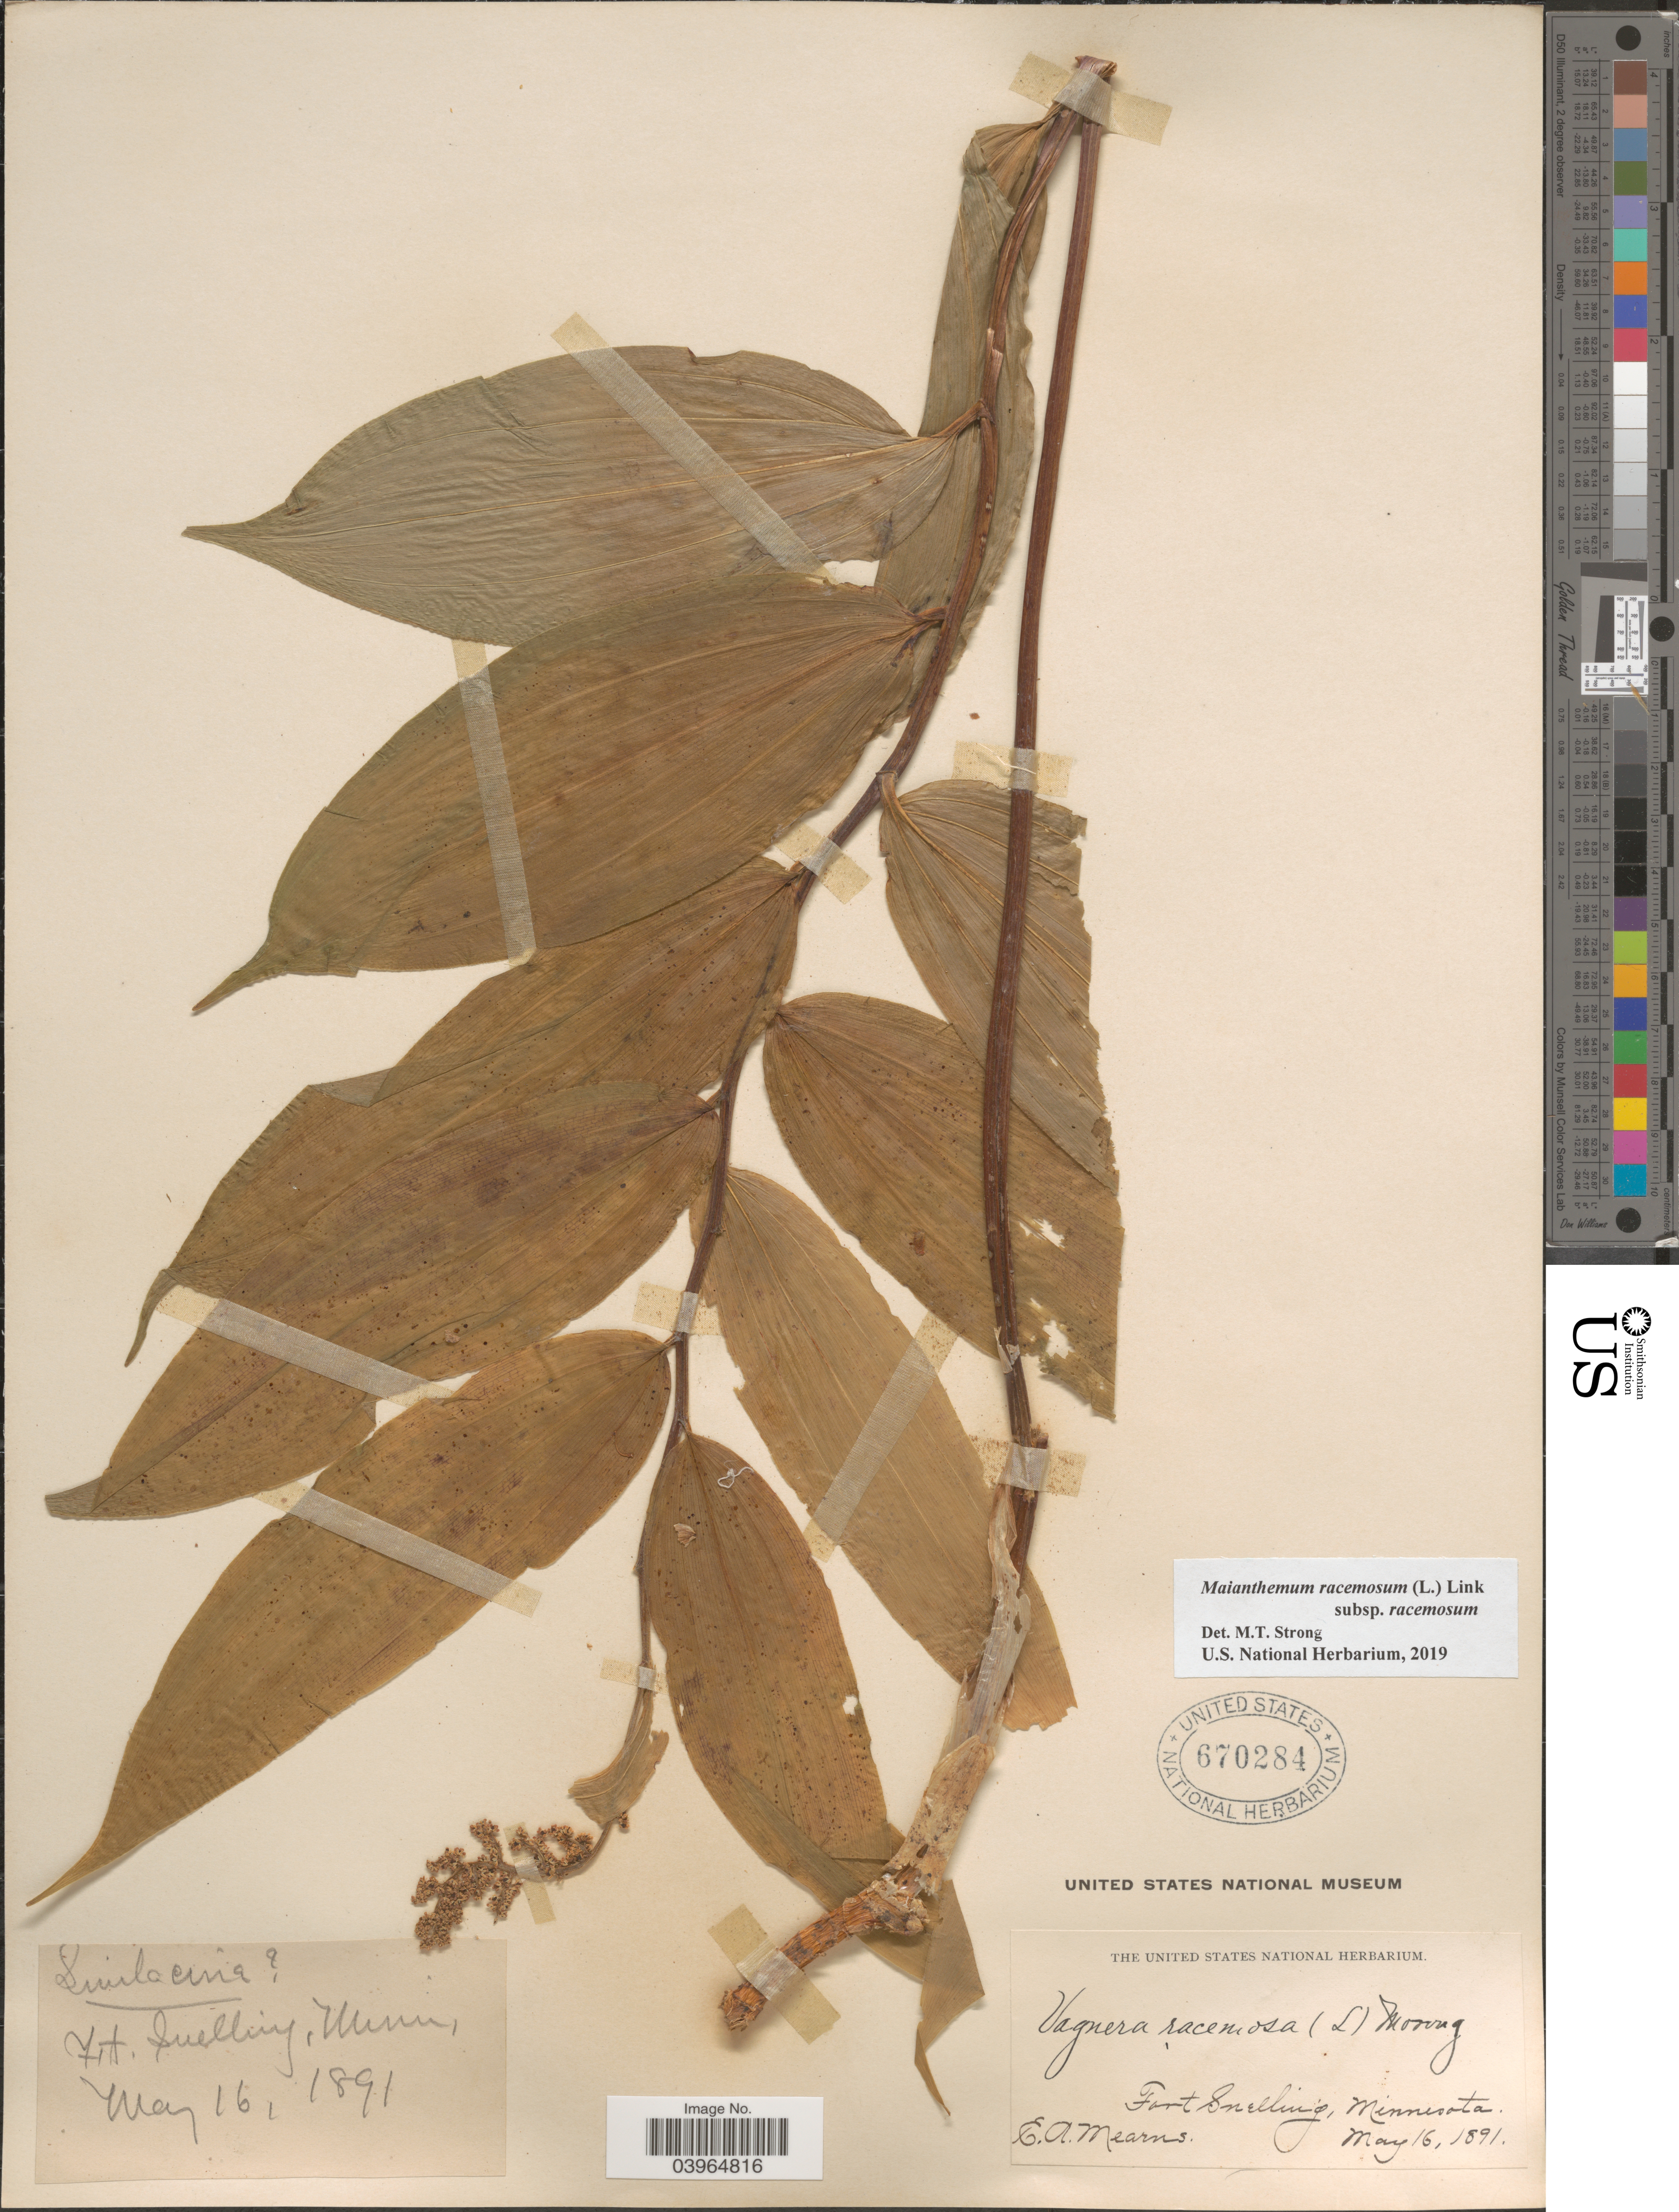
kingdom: Plantae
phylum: Tracheophyta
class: Liliopsida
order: Asparagales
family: Asparagaceae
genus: Maianthemum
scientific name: Maianthemum racemosum subsp. racemosum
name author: (L.) Link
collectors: E. A. Mearns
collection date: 1891-05-16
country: United States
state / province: Minnesota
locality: Fort Snelling.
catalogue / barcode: US 670284